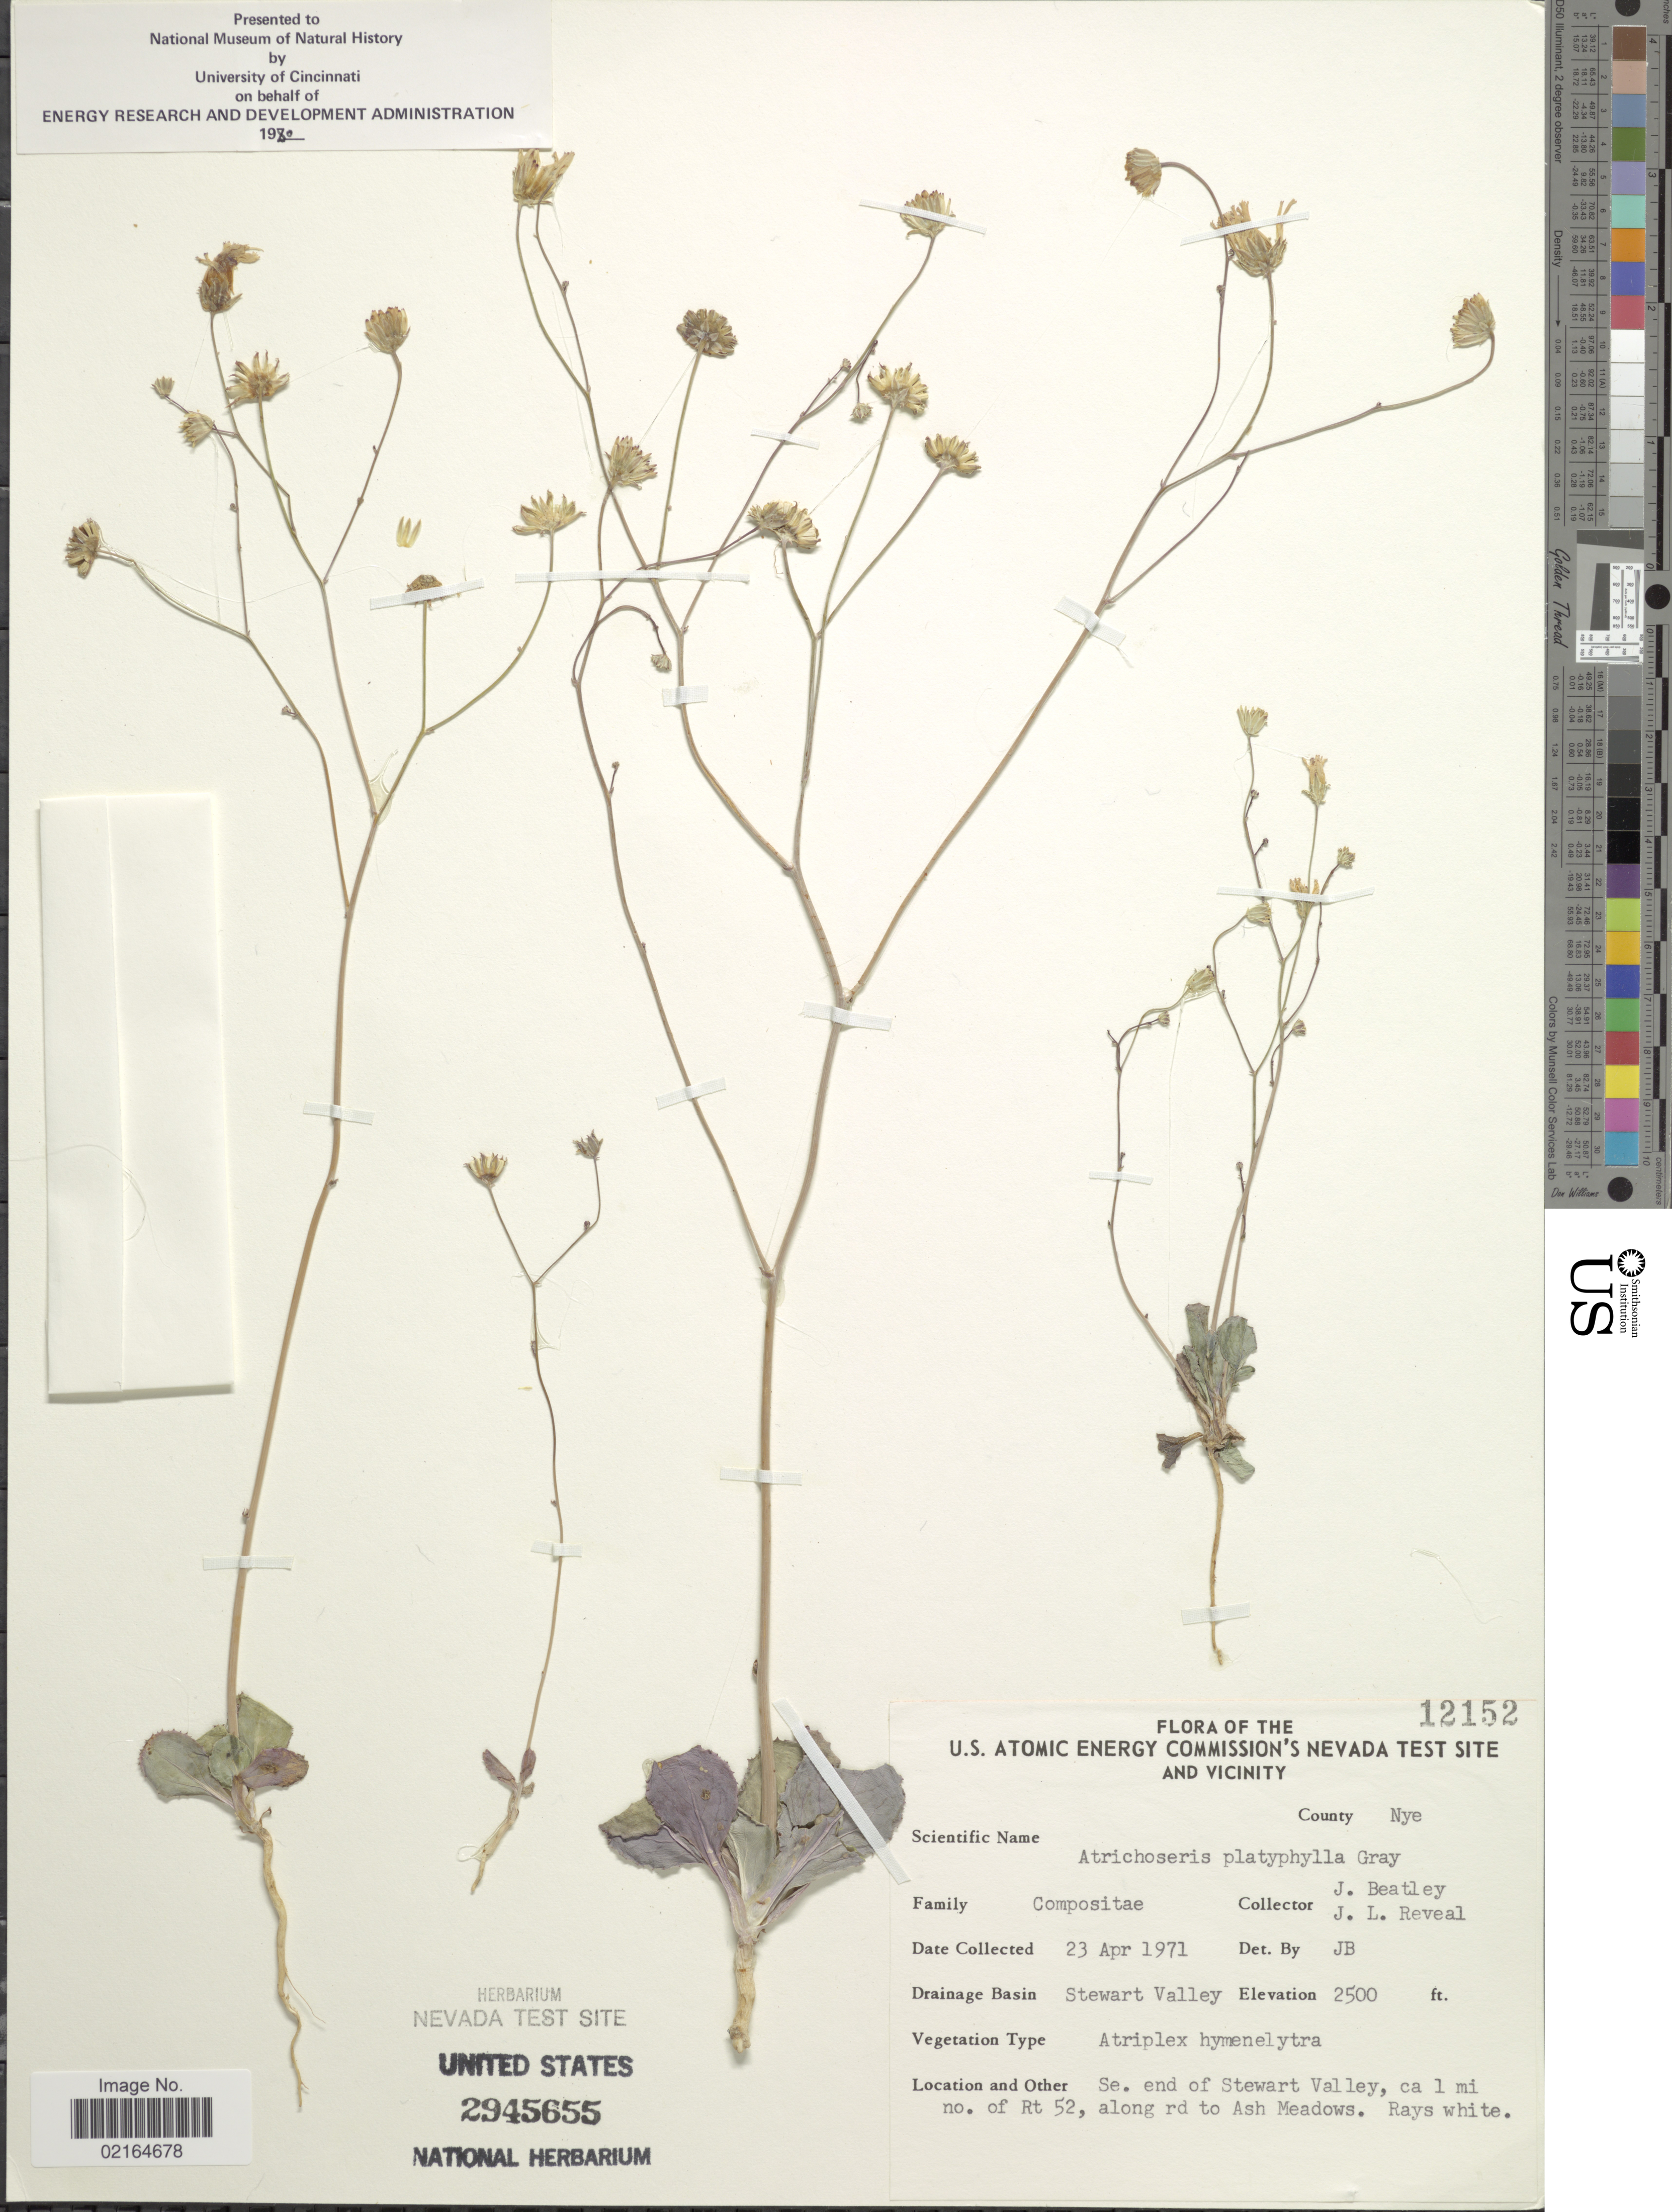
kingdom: Plantae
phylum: Tracheophyta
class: Magnoliopsida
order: Asterales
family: Asteraceae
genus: Atrichoseris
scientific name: Atrichoseris platyphylla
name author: A. Gray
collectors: J. C. Beatley & J. L. Reveal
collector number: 12152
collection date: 1971-04-23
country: United States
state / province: Nevada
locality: Nevada test site and vicinity, County Nye, drainage basin Stewart Valley, Se. end of Stewart Valley, ca 1 mi no. of Rt 52, along rd to Ash Meadows.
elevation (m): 762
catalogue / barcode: US 2945655